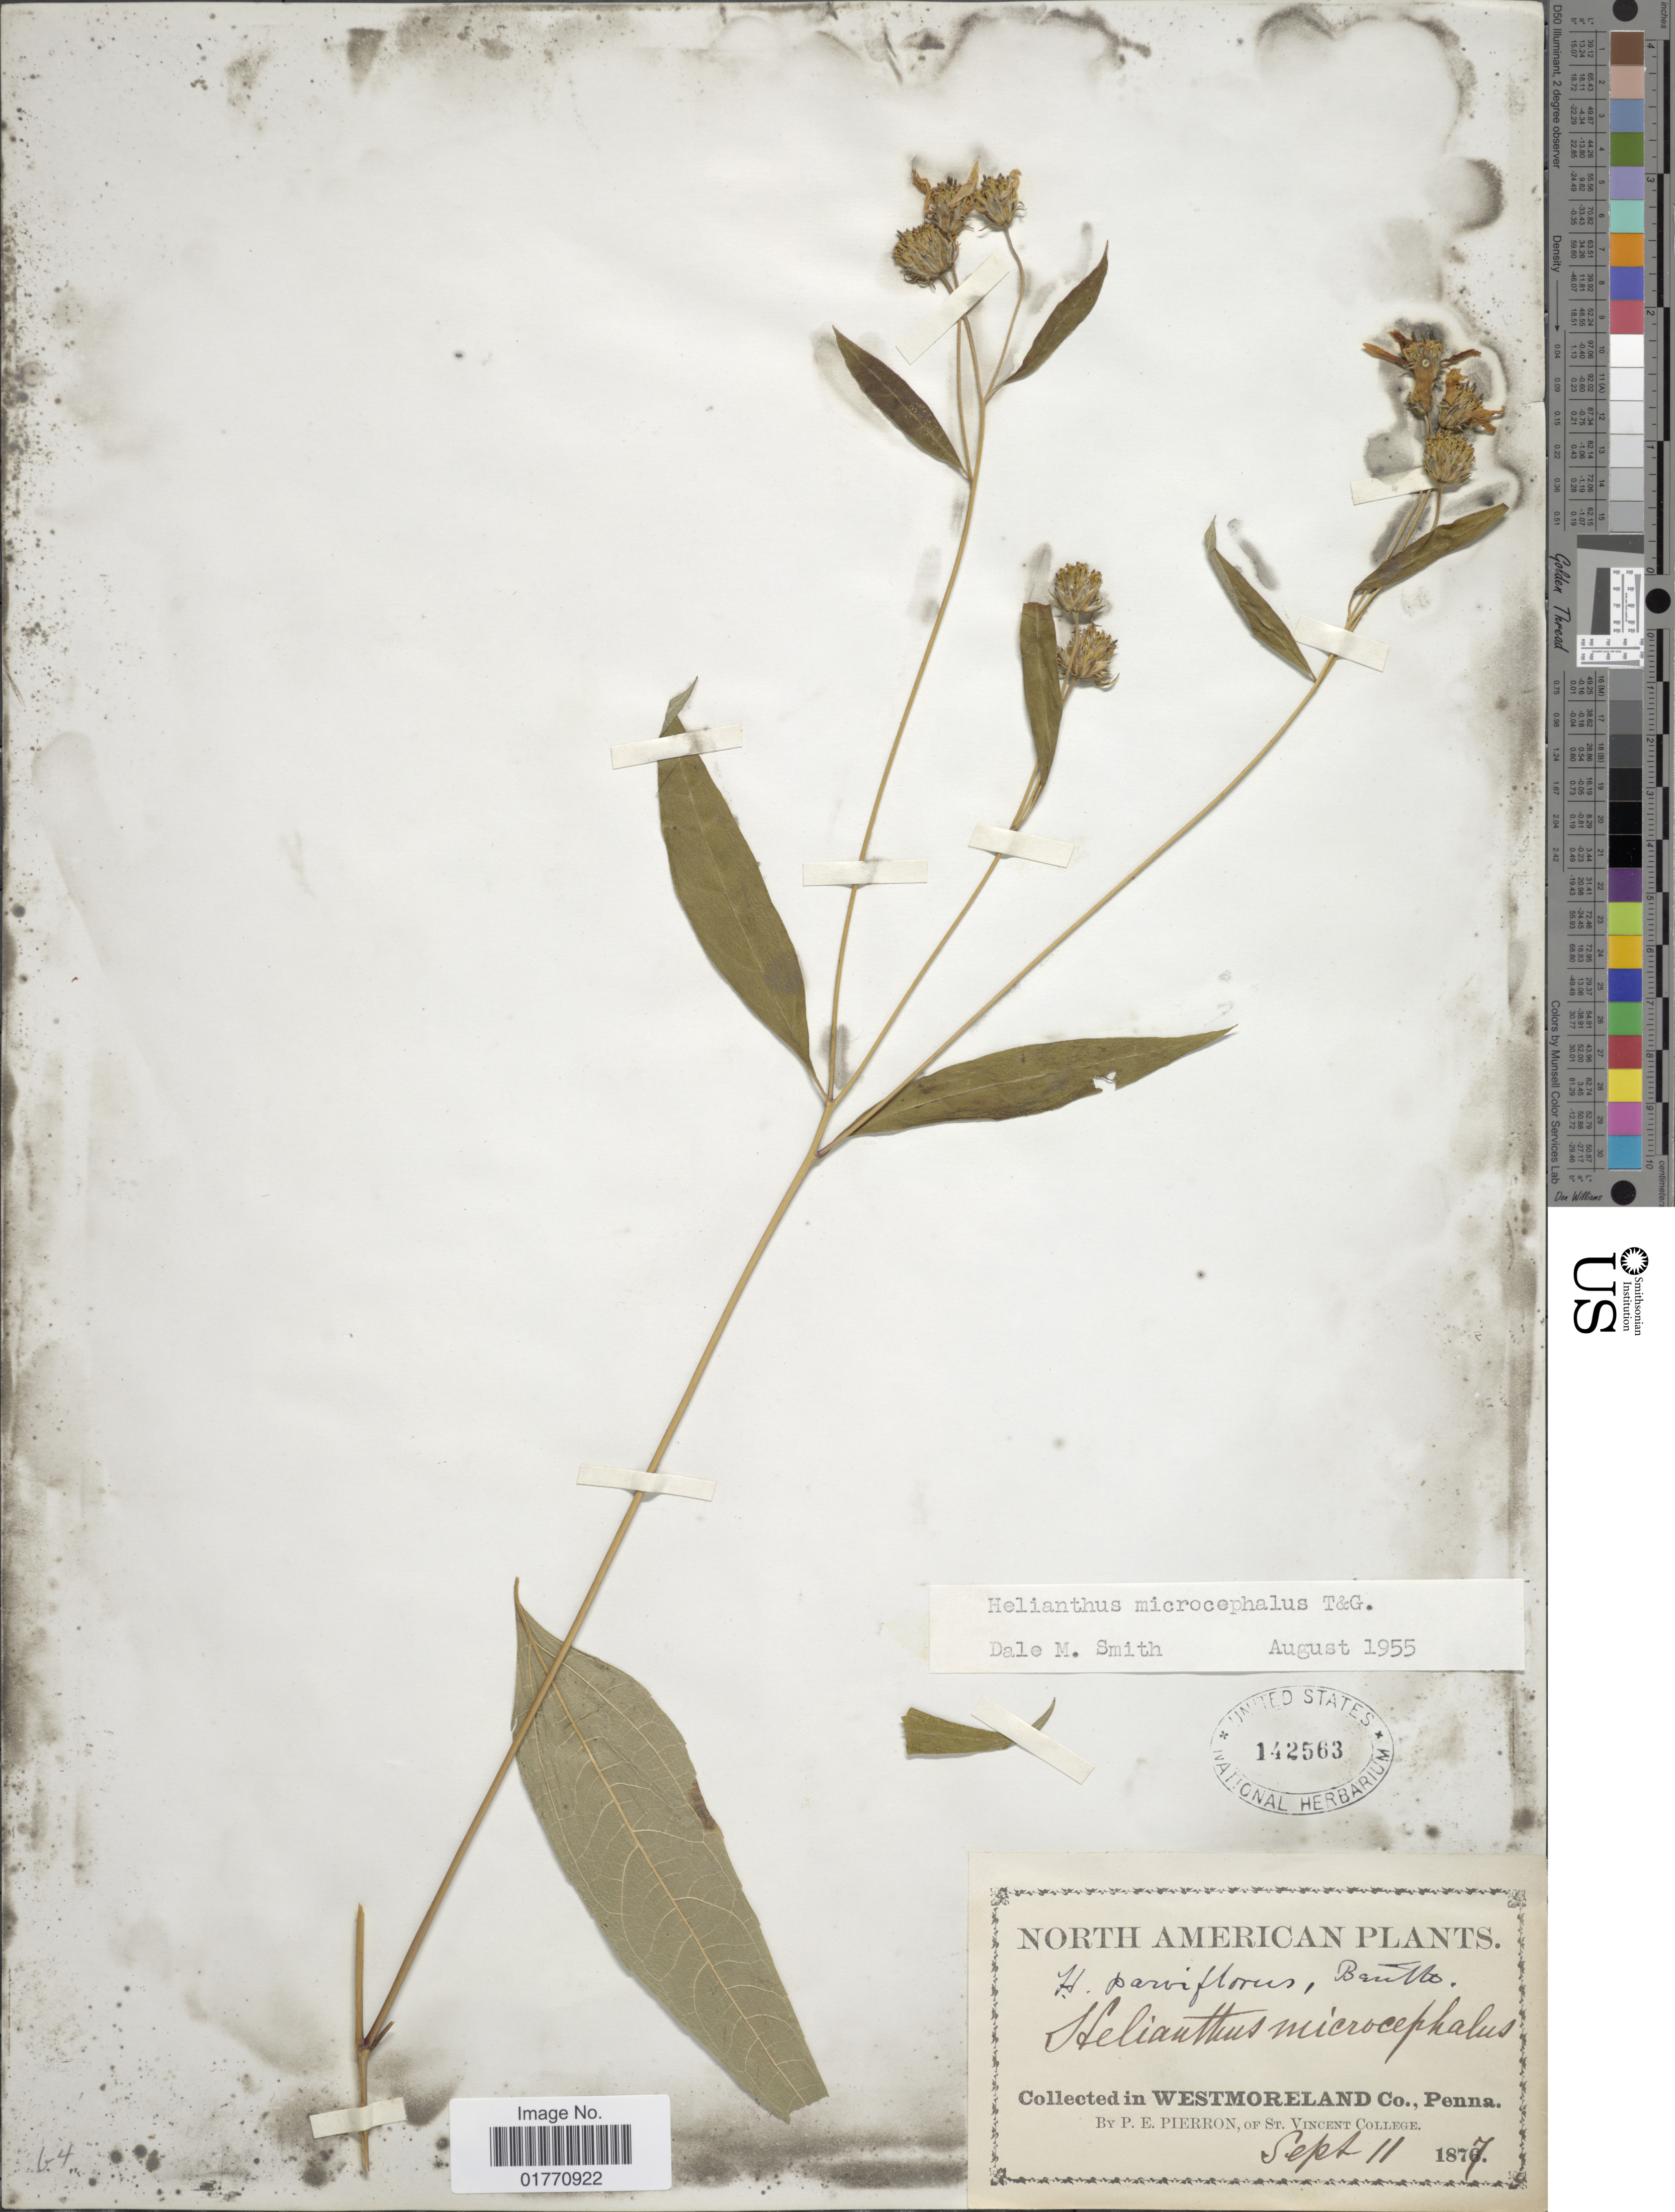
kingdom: Plantae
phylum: Tracheophyta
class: Magnoliopsida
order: Asterales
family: Asteraceae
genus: Helianthus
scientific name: Helianthus microcephalus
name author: Torr. & A. Gray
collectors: P. Pierron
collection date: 1877-09-11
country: United States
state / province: Pennsylvania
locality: In Westmoreland Co.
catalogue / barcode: US 142563